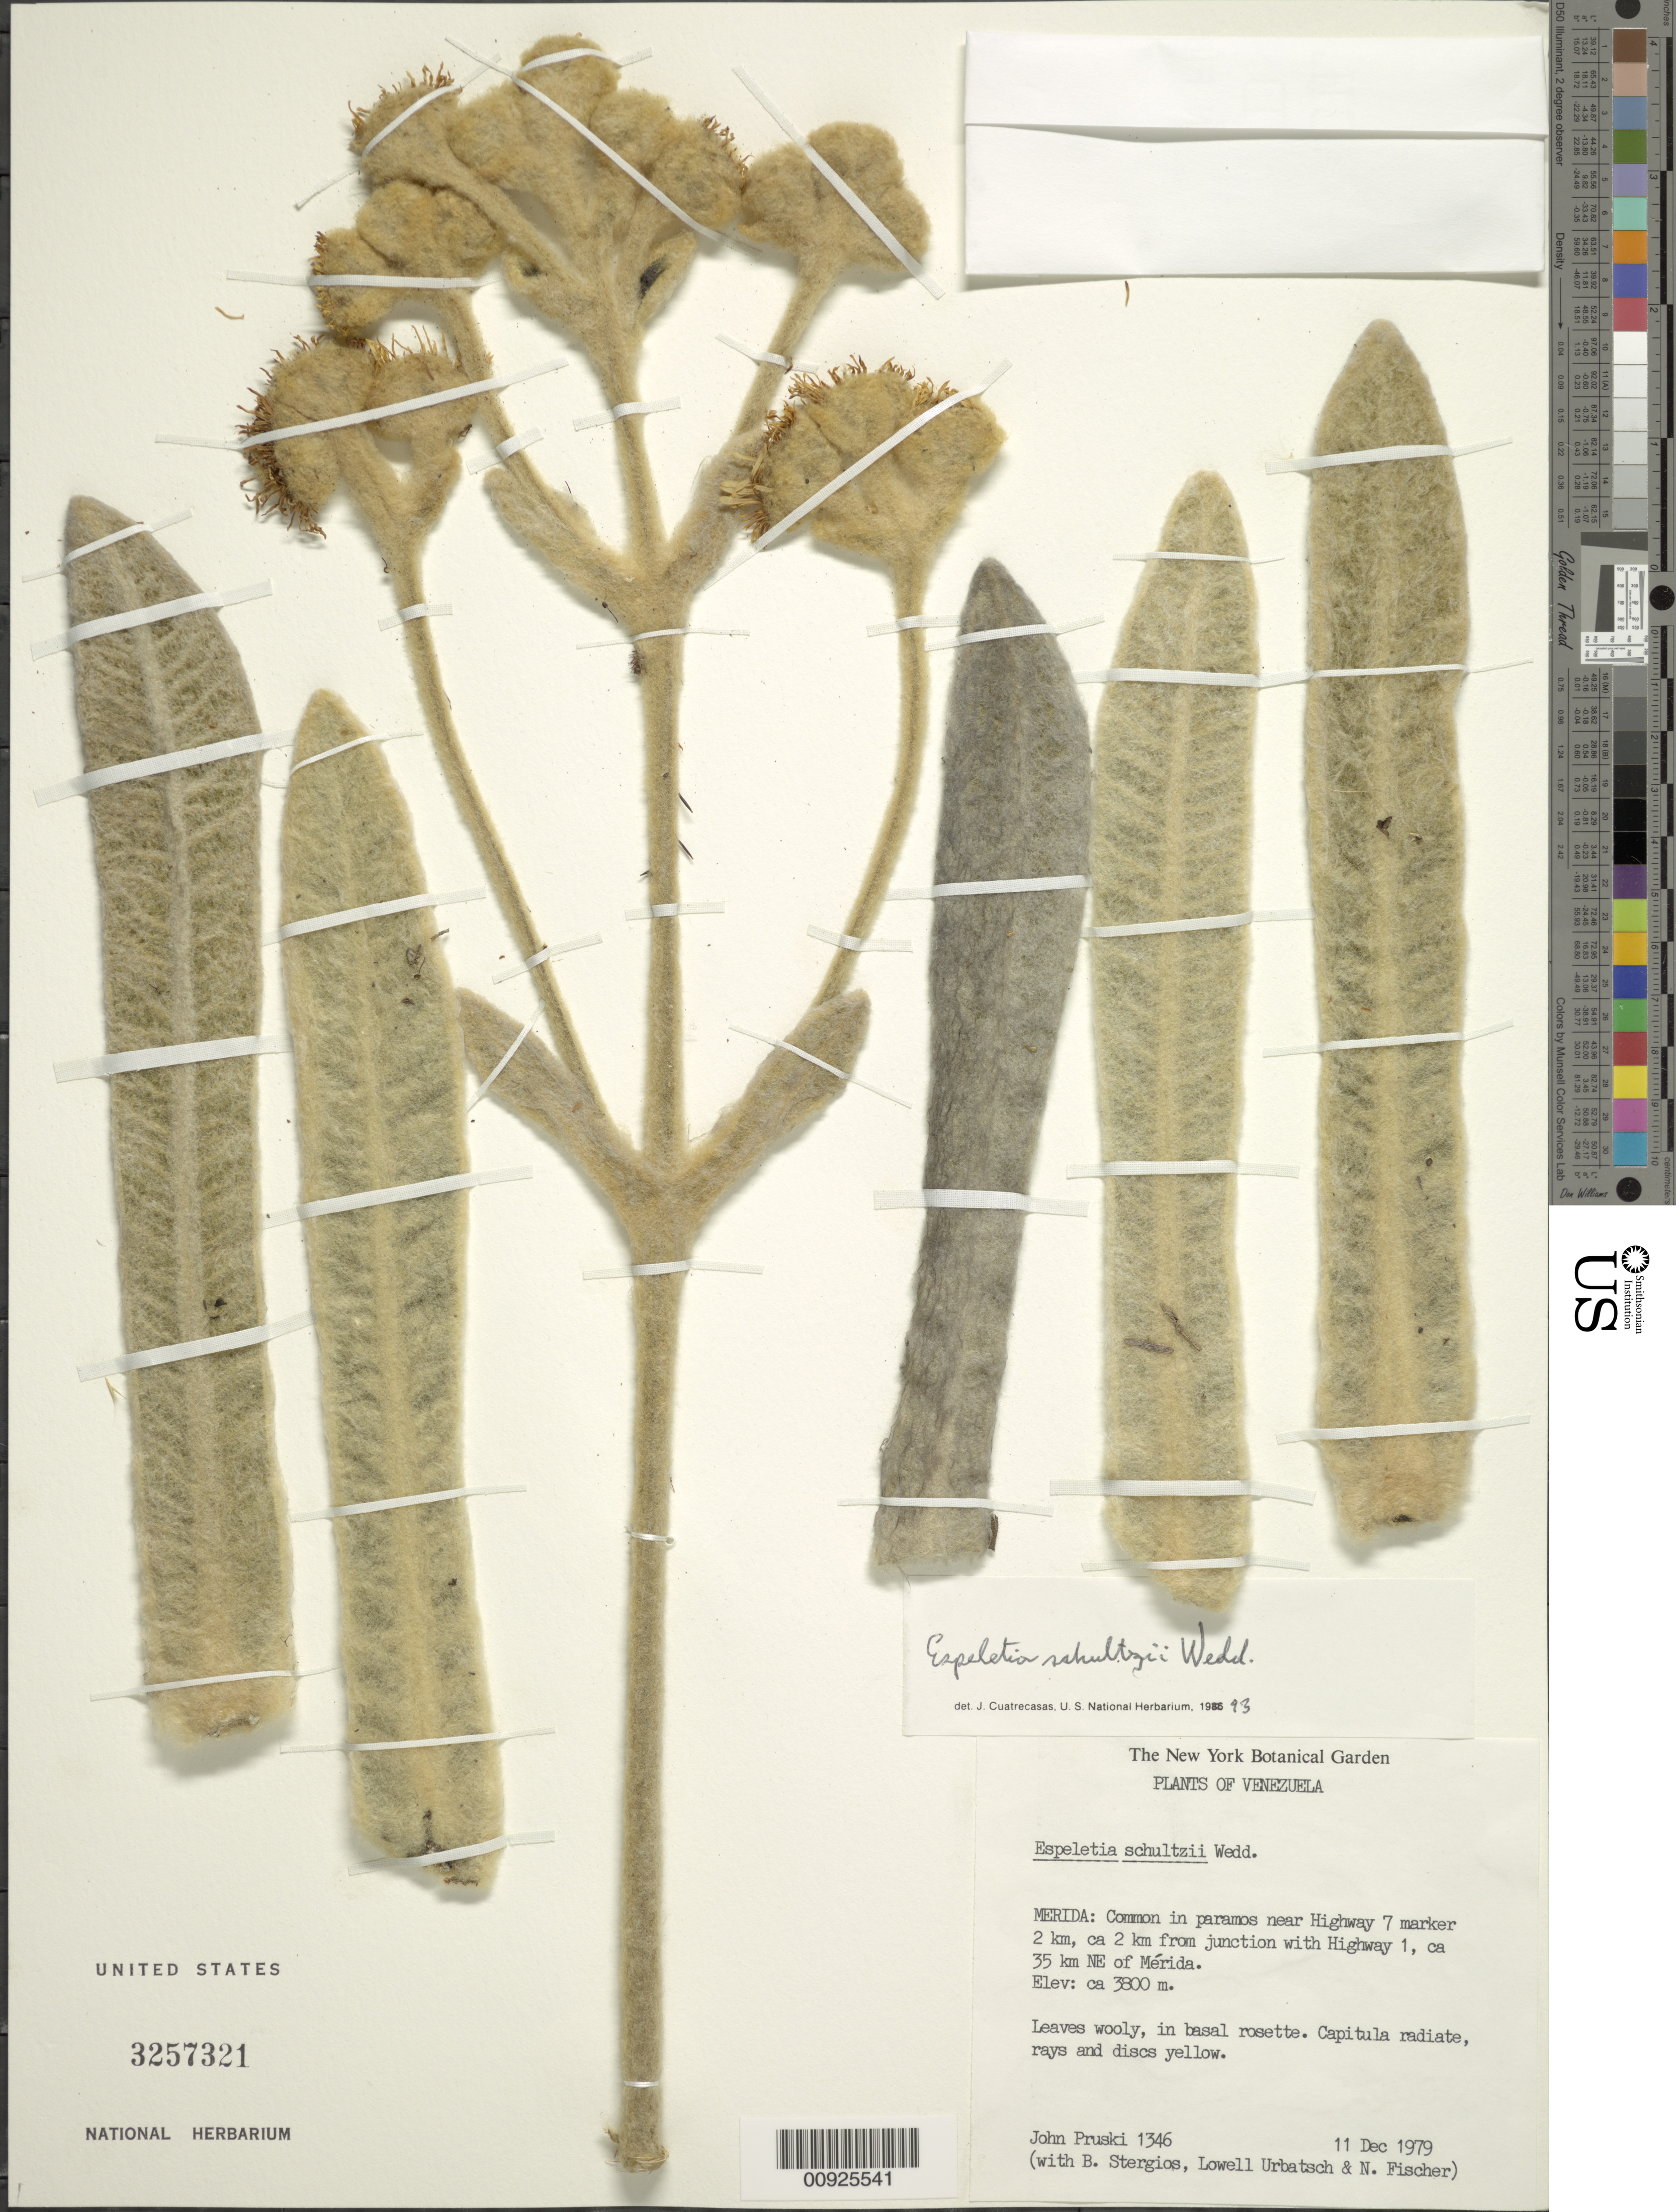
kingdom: Plantae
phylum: Tracheophyta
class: Magnoliopsida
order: Asterales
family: Asteraceae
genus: Espeletia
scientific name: Espeletia schultzii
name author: Wedd.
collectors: J. F. Pruski, B. G. Stergios, L. Urbatsch & N. Fischer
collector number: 1346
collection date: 1979-12-11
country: Venezuela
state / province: Mérida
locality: ca. 2 km from junction with Highway 1, ca 35 km NE of Mérida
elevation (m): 3800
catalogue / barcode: US 3257321